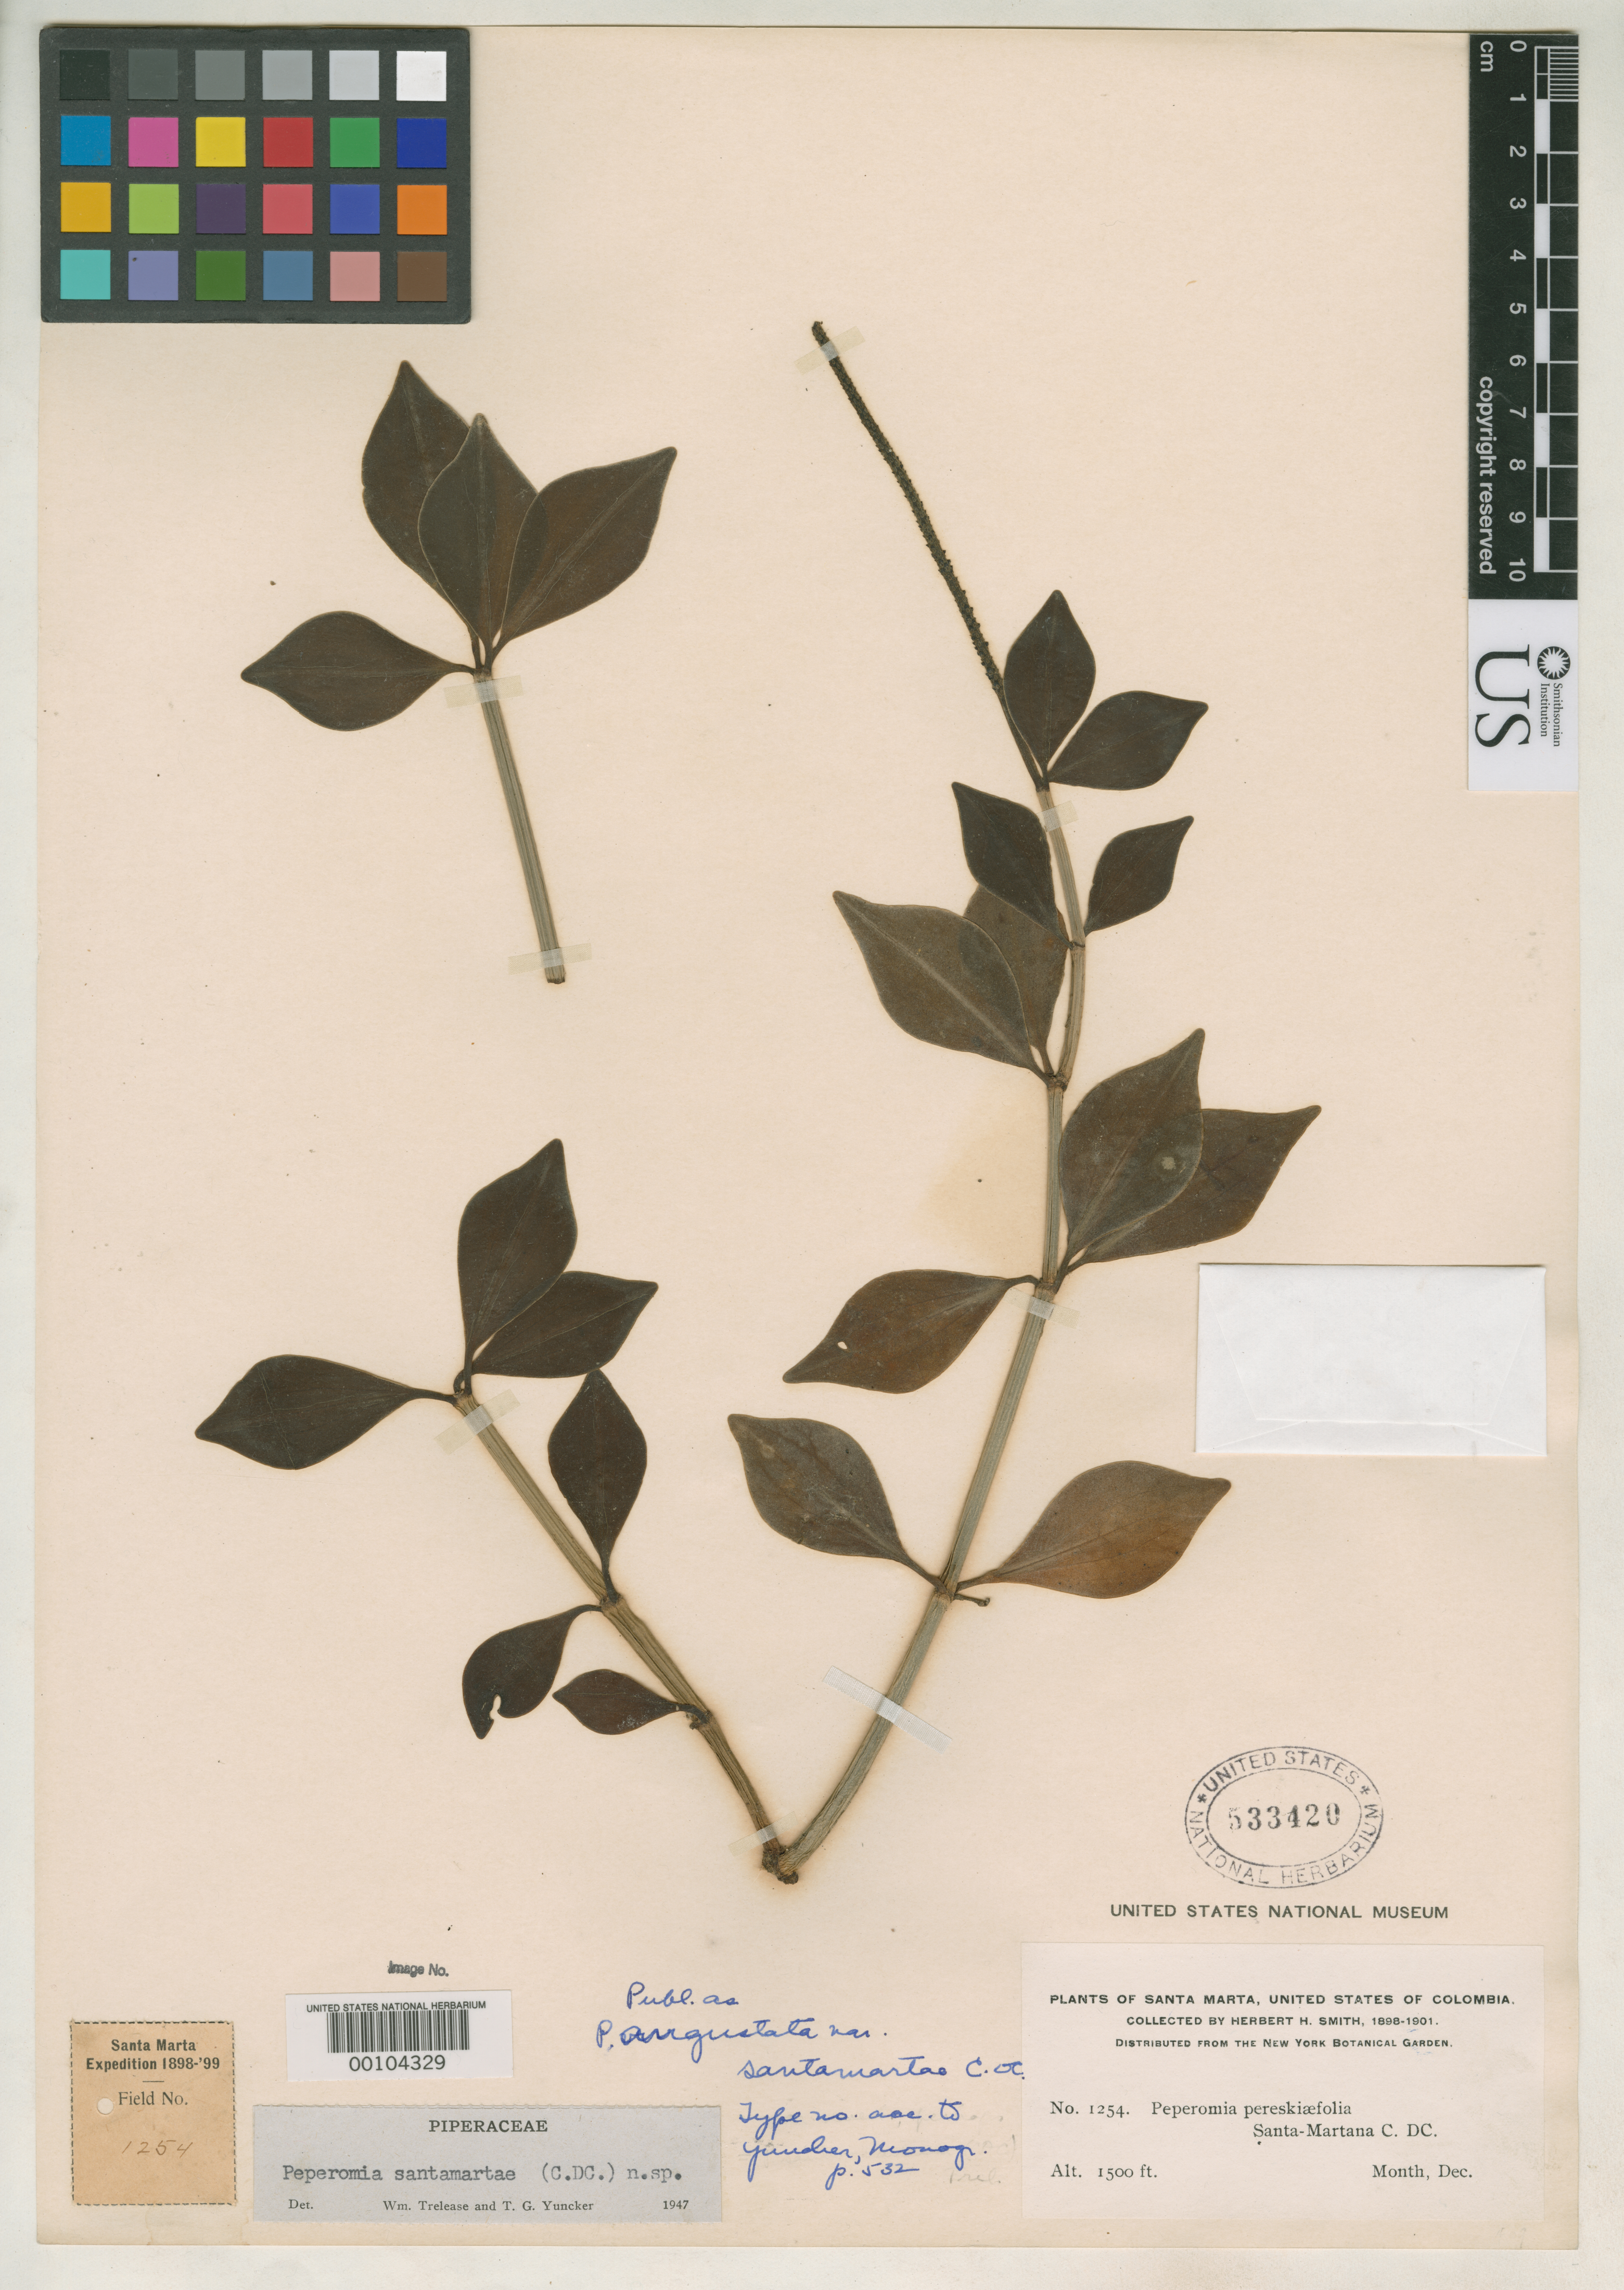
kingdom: Plantae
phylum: Tracheophyta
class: Magnoliopsida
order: Piperales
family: Piperaceae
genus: Peperomia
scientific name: Peperomia angustata var. santamartae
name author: C. DC.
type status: Possible Type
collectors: Herbert H. Smith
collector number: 1254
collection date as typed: Dec 1898 or -- Dec 1899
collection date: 1898-12 or 1899-12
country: Colombia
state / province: Magdalena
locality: Santa Marta.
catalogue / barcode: US 533420